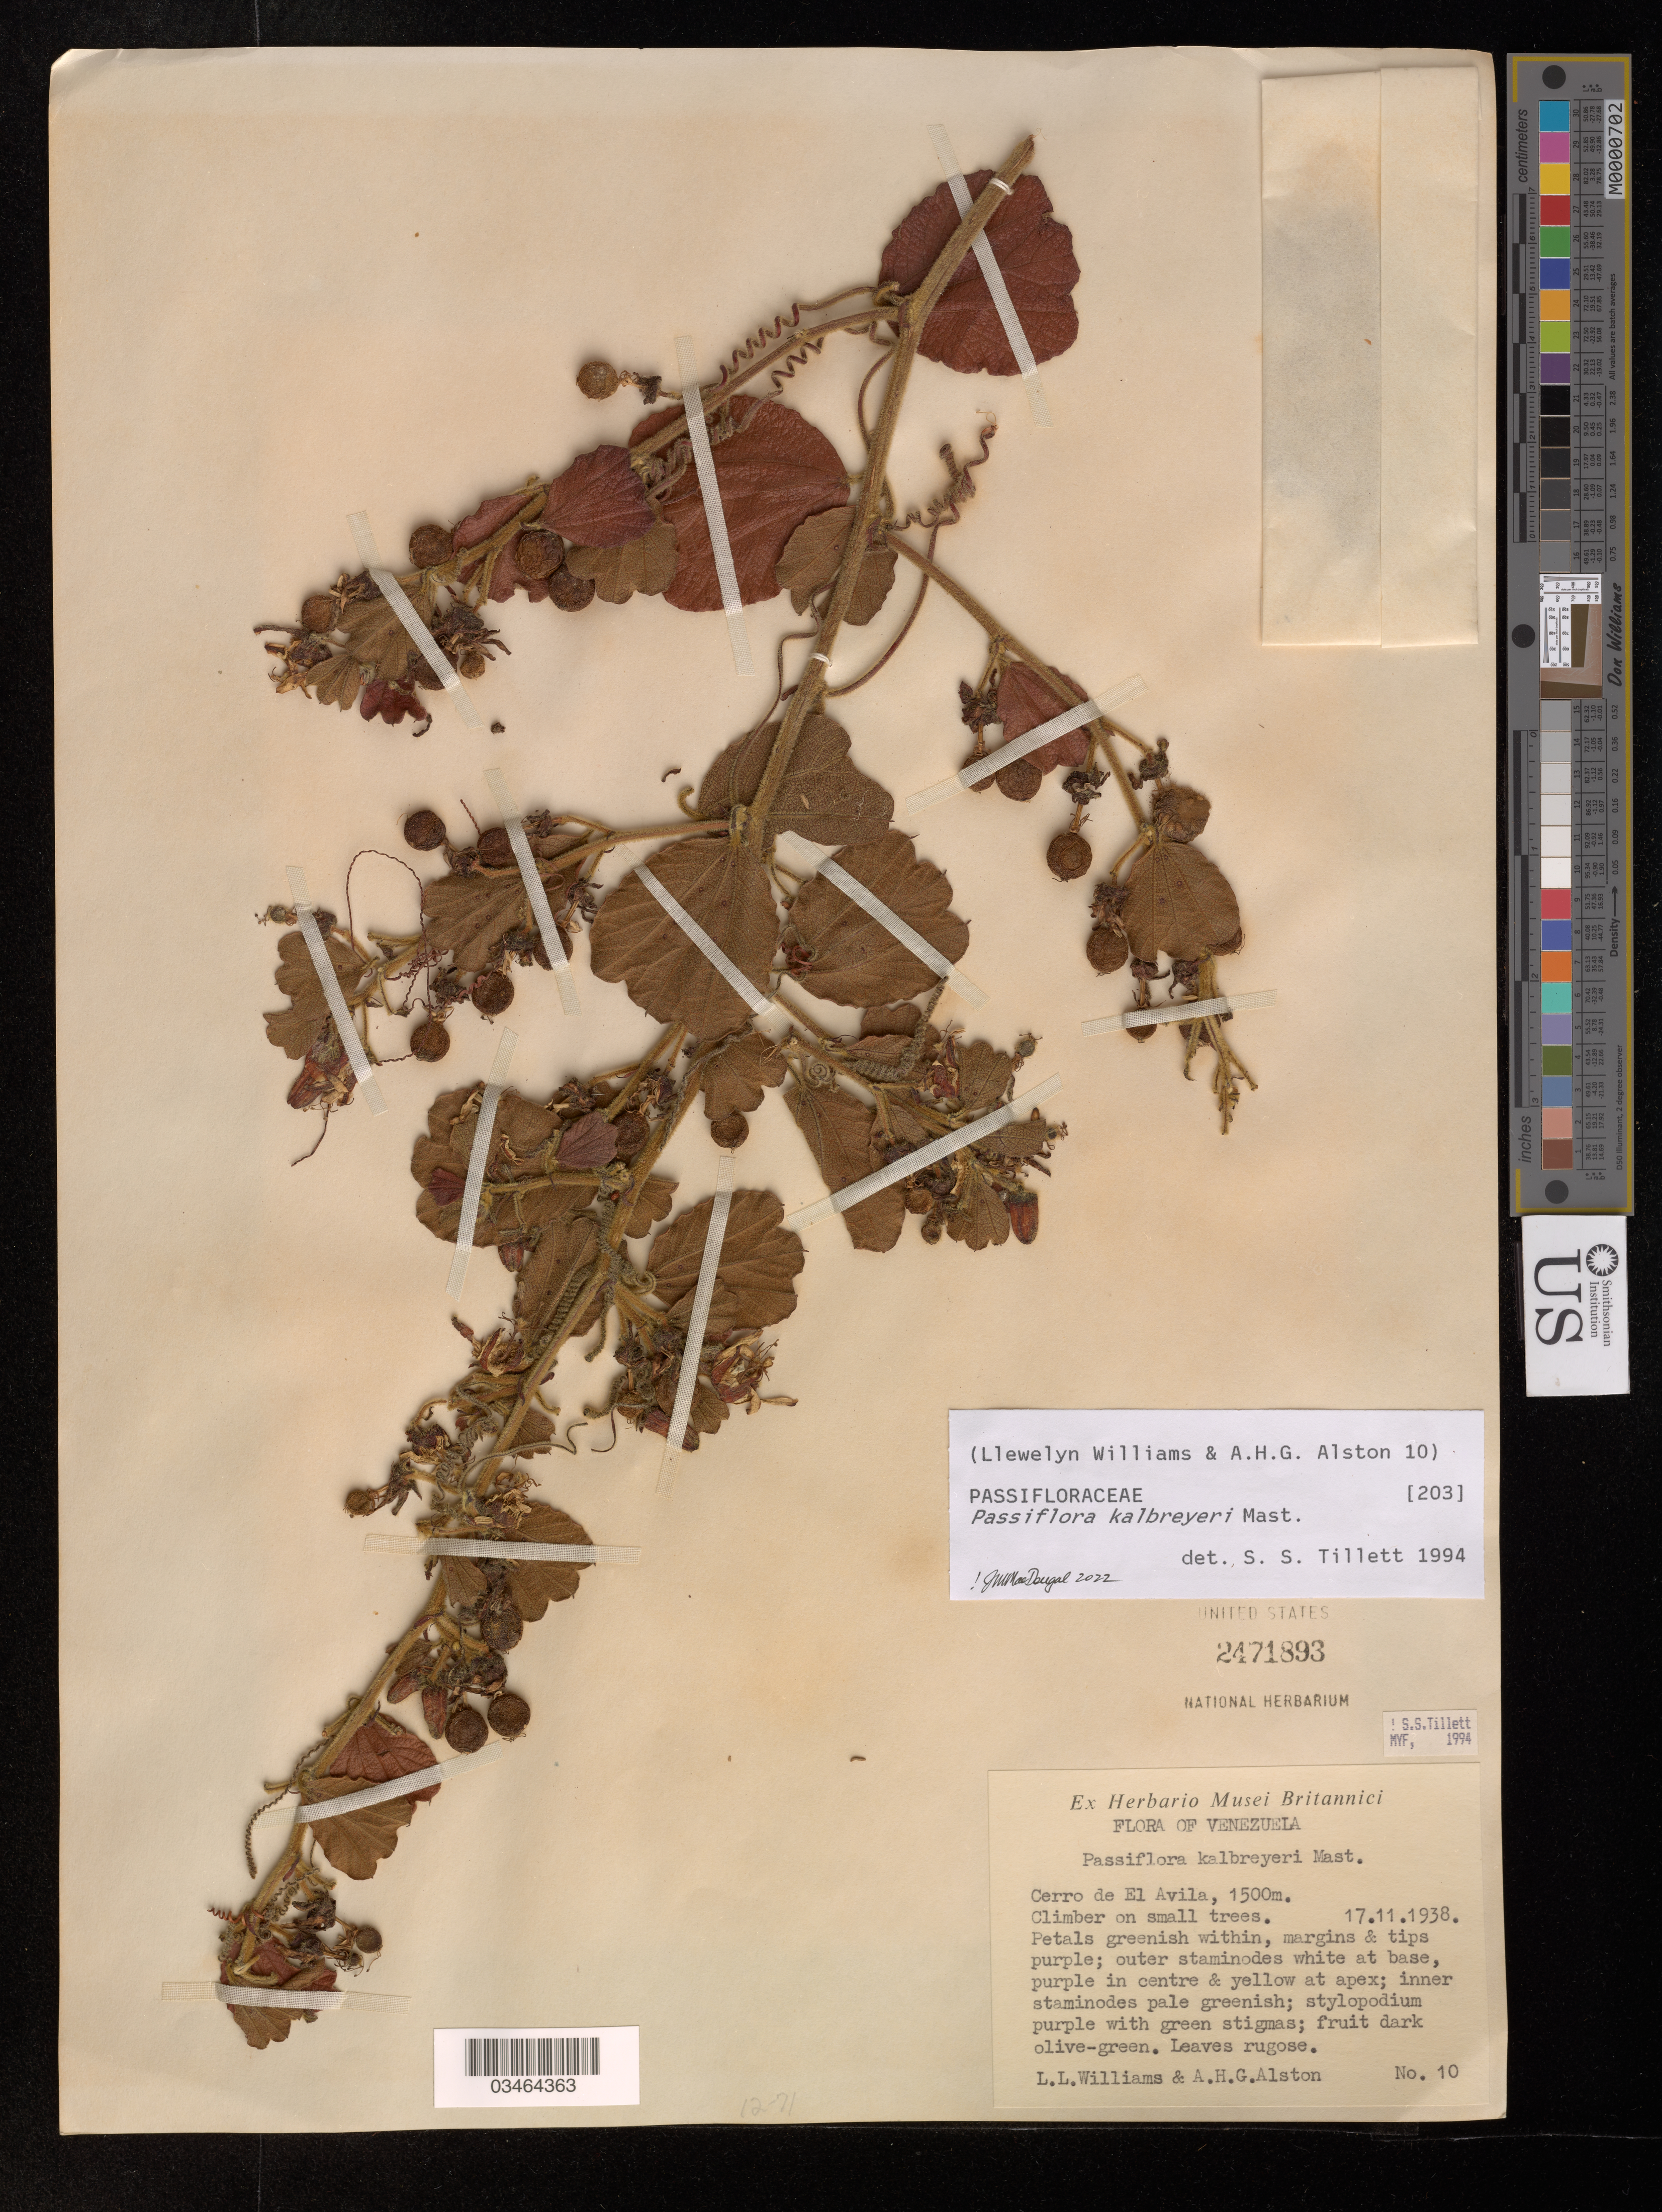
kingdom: Plantae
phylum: Tracheophyta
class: Magnoliopsida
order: Malpighiales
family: Passifloraceae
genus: Passiflora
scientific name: Passiflora kalbreyeri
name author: Mast.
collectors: L. Williams & A. H. Alston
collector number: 10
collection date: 1938-11-17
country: Venezuela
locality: Cerro de El Avila.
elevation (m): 1500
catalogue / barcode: US 2471893